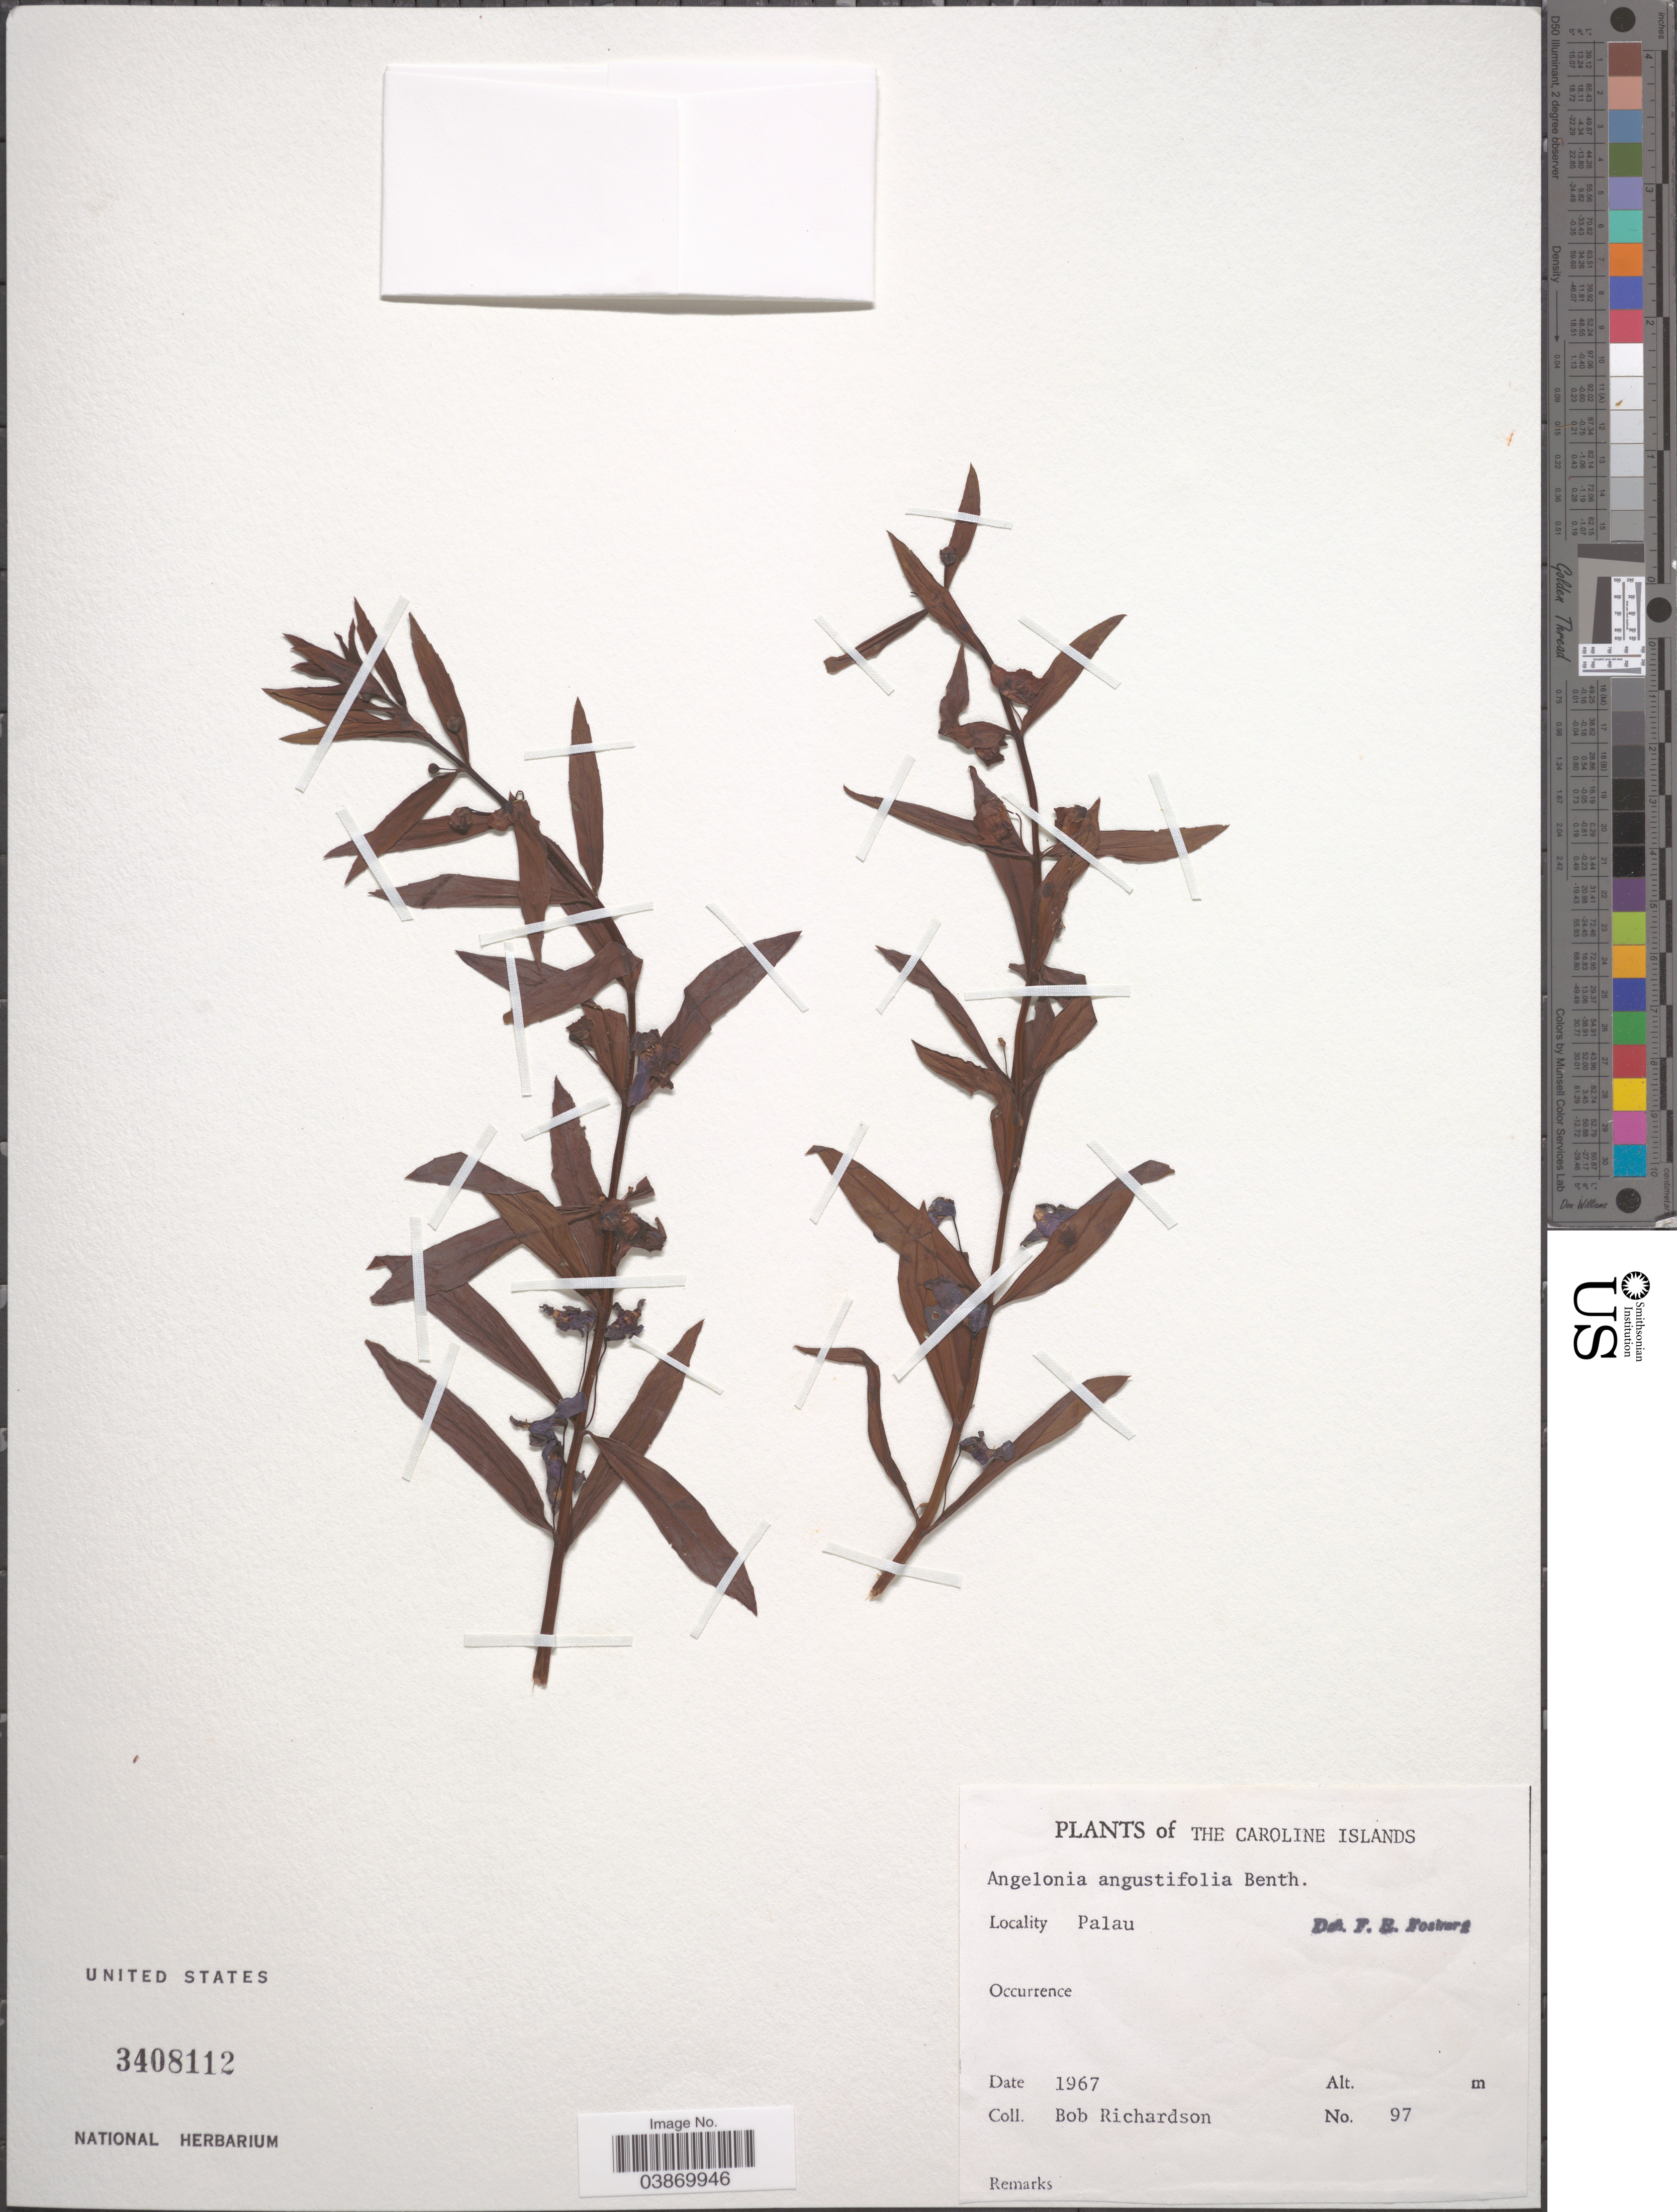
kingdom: Plantae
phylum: Tracheophyta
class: Magnoliopsida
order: Lamiales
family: Plantaginaceae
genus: Angelonia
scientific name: Angelonia angustifolia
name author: Benth.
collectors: B. Richardson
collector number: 97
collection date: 1967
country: Palau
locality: The Caroline Islands, Palau.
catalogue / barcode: US 3408112